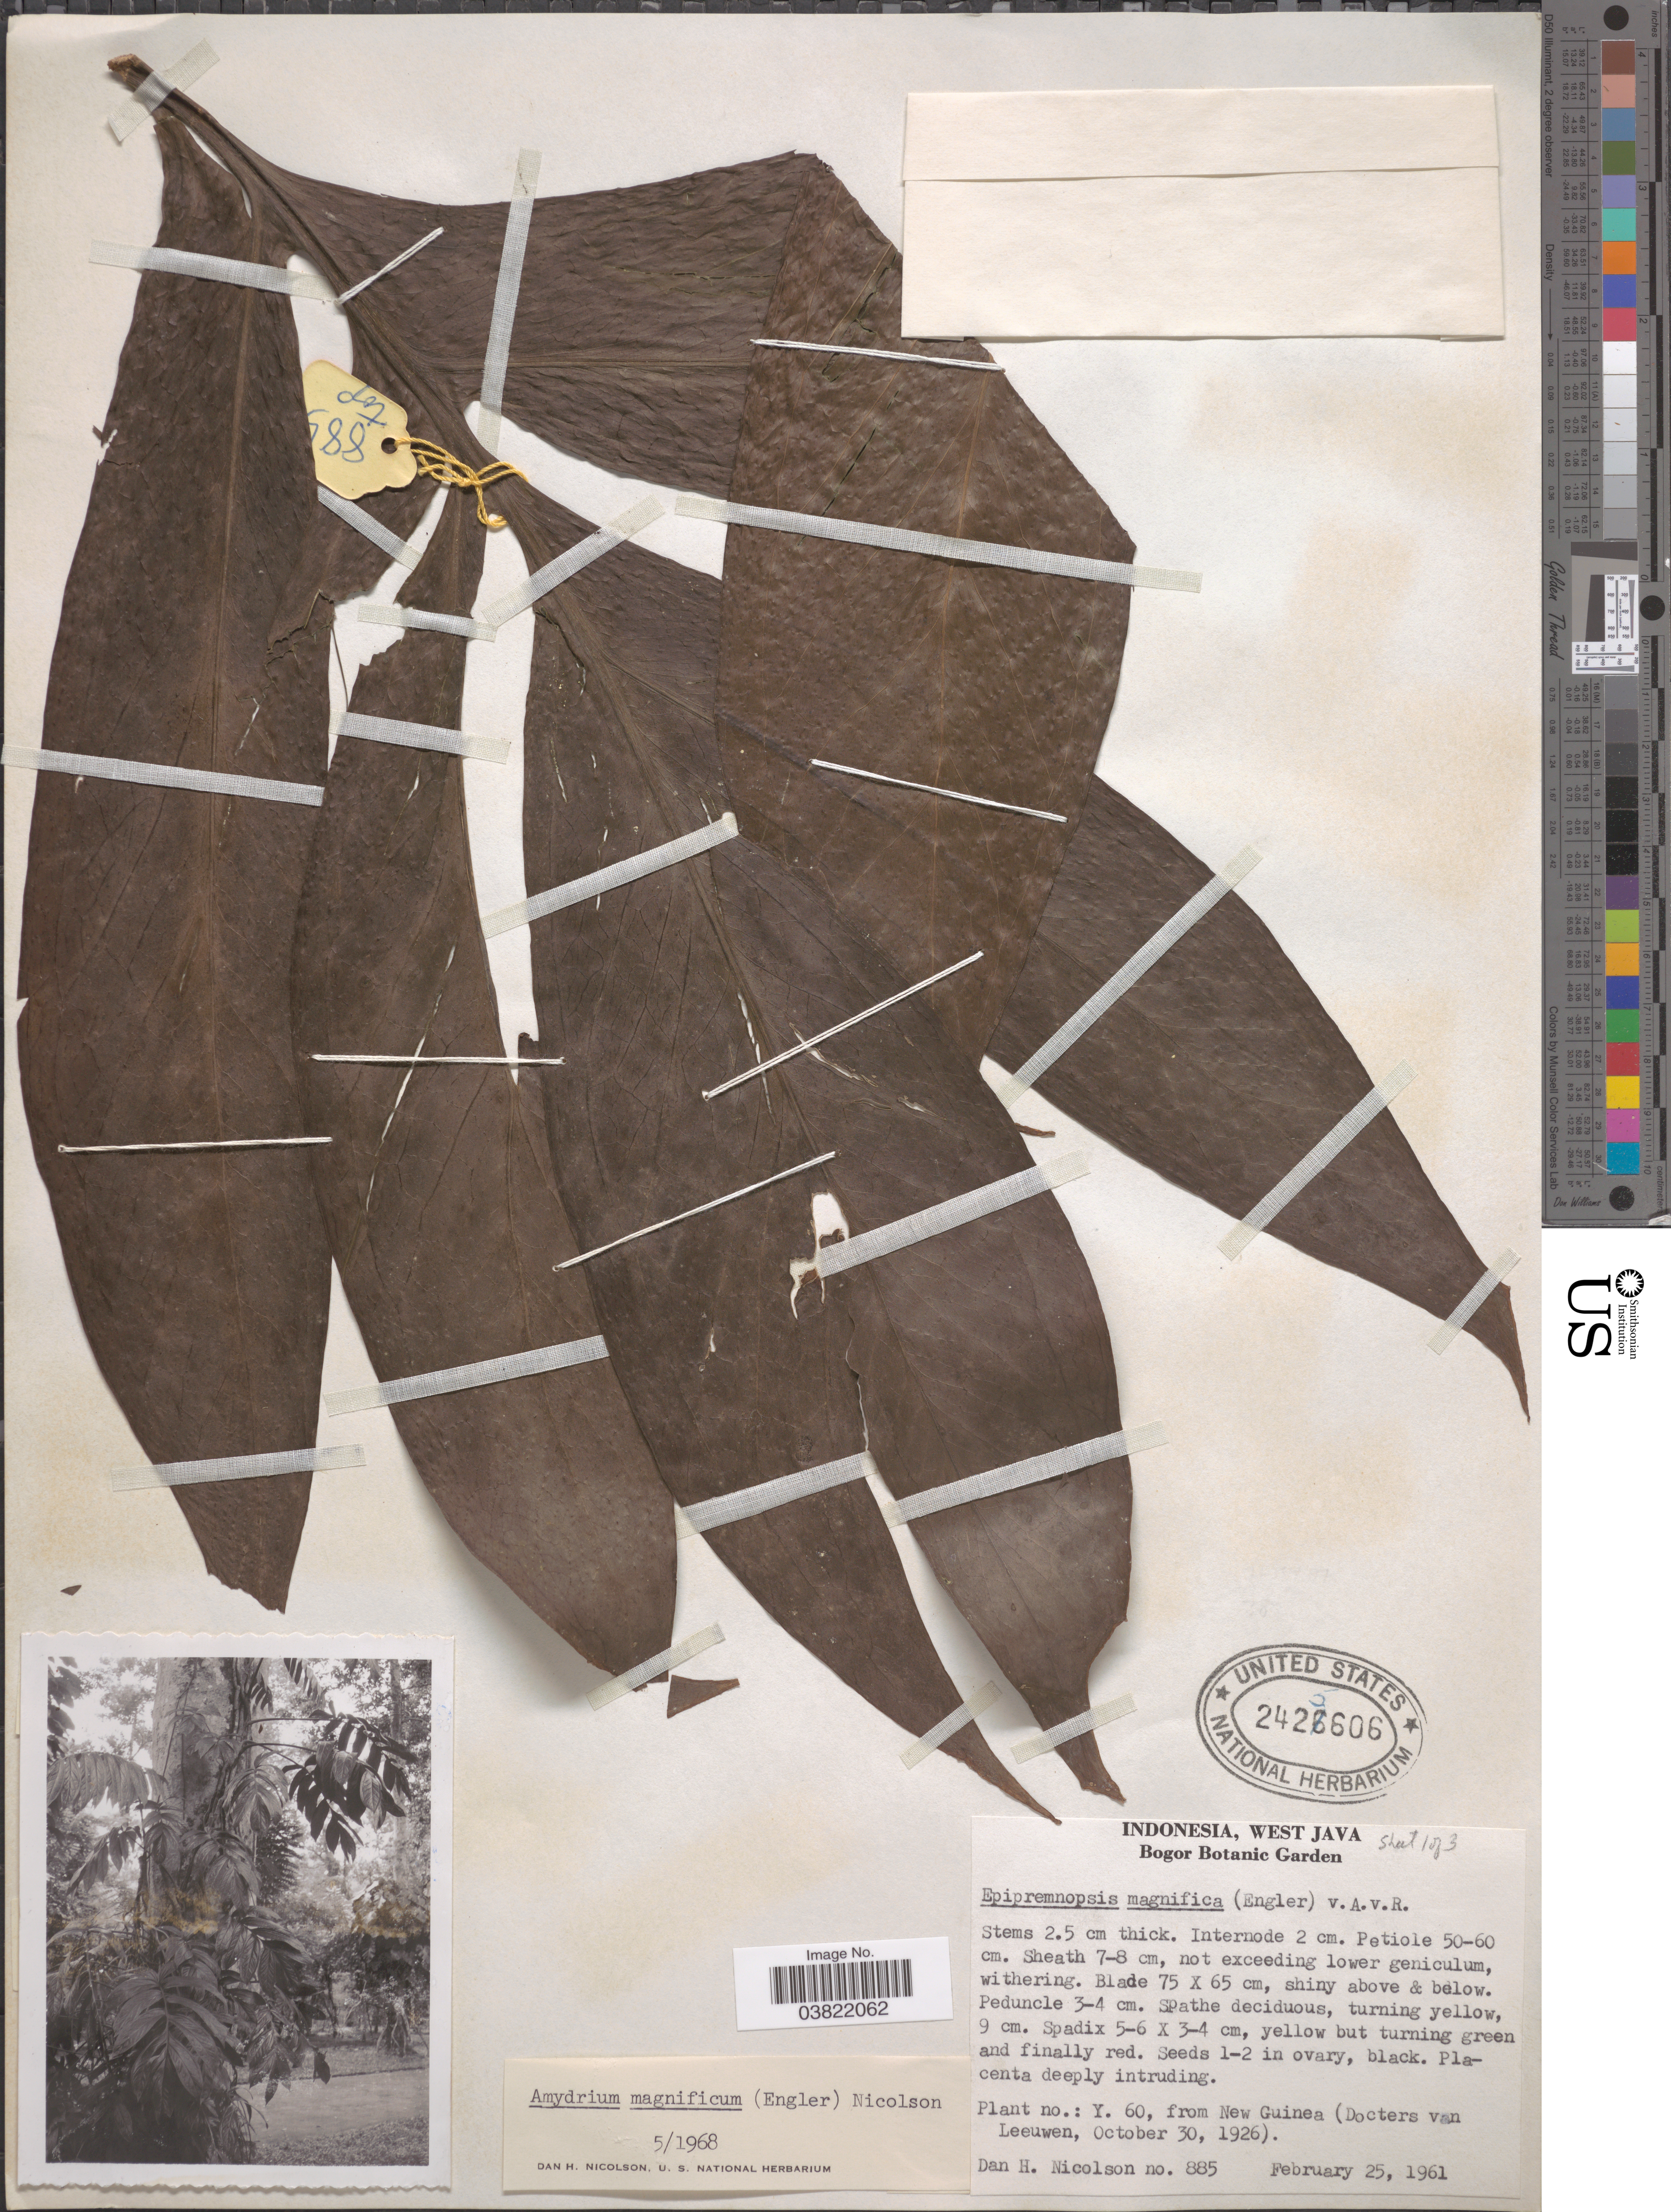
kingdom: Plantae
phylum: Tracheophyta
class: Liliopsida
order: Alismatales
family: Araceae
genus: Amydrium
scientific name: Amydrium magnificum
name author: (Engl.) Nicolson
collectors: D. H. Nicolson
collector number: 885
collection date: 1961-02-25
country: Indonesia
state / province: Java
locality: West Java, Bogor Botanic Garden.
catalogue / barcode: US 2425606